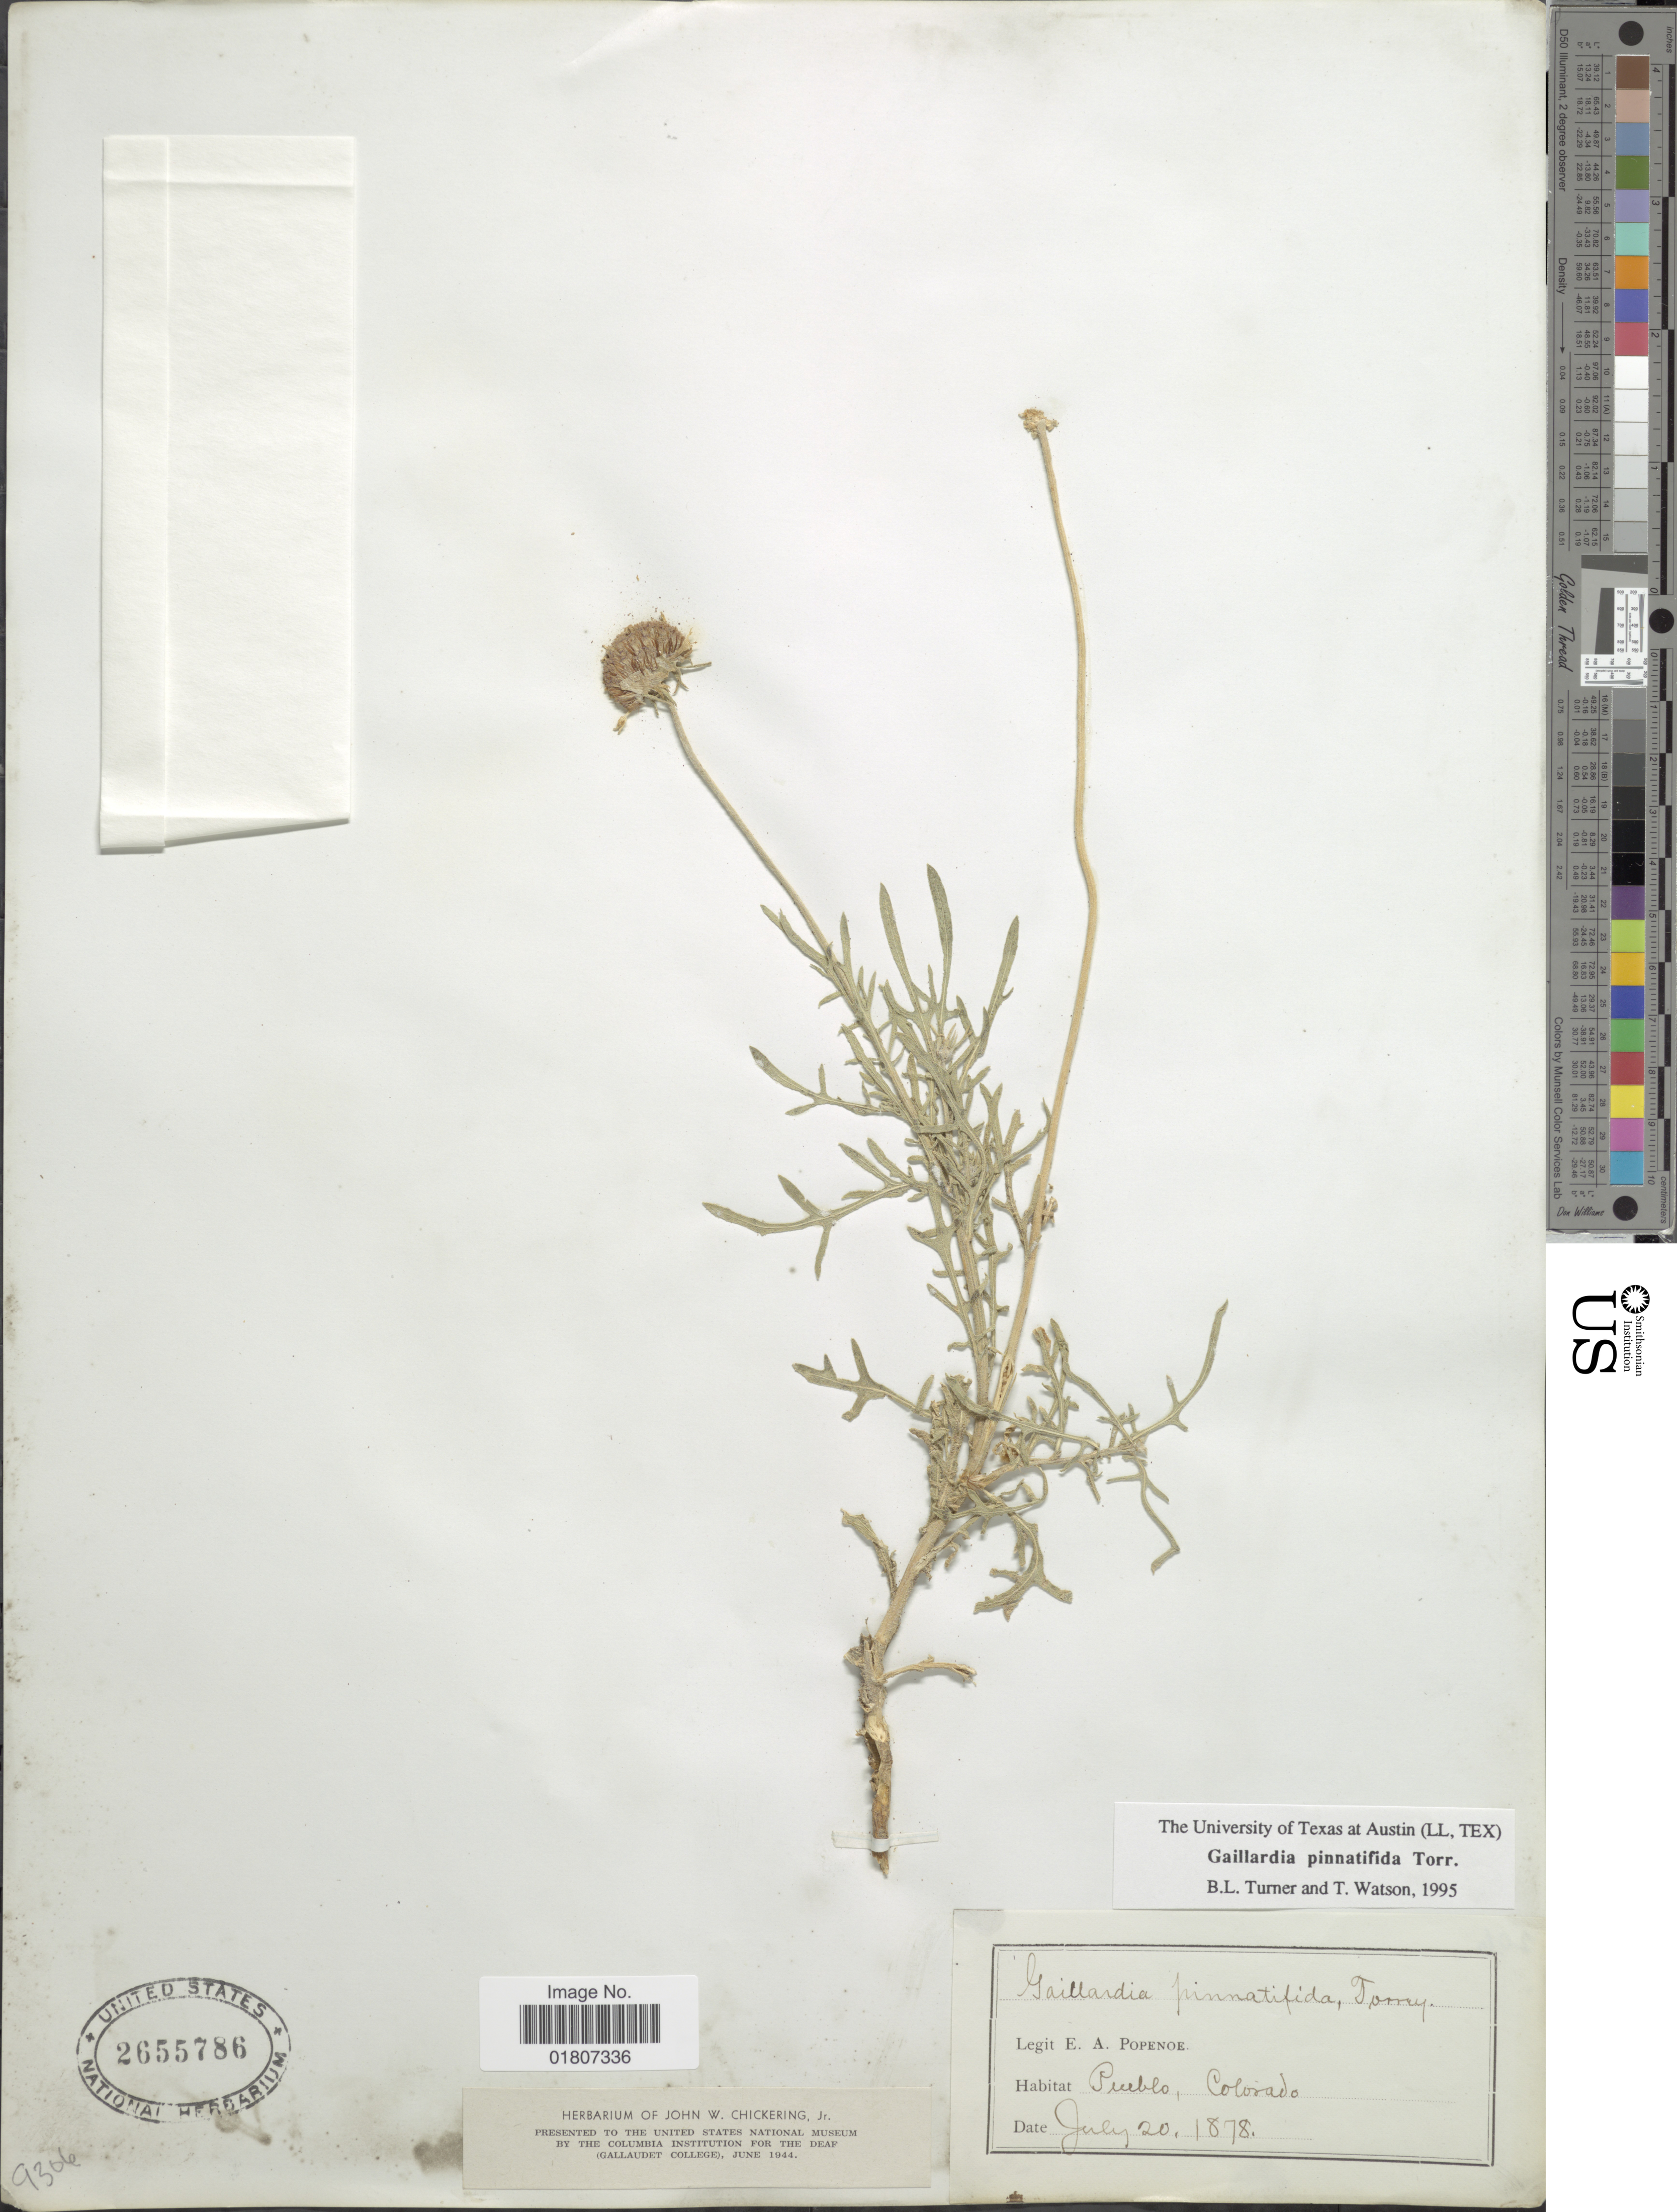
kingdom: Plantae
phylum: Tracheophyta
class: Magnoliopsida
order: Asterales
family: Asteraceae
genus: Gaillardia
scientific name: Gaillardia pinnatifida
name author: Torr.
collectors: E. A. Popenoe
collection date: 1878-07-20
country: United States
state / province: Colorado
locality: Pueblo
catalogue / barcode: US 2655786